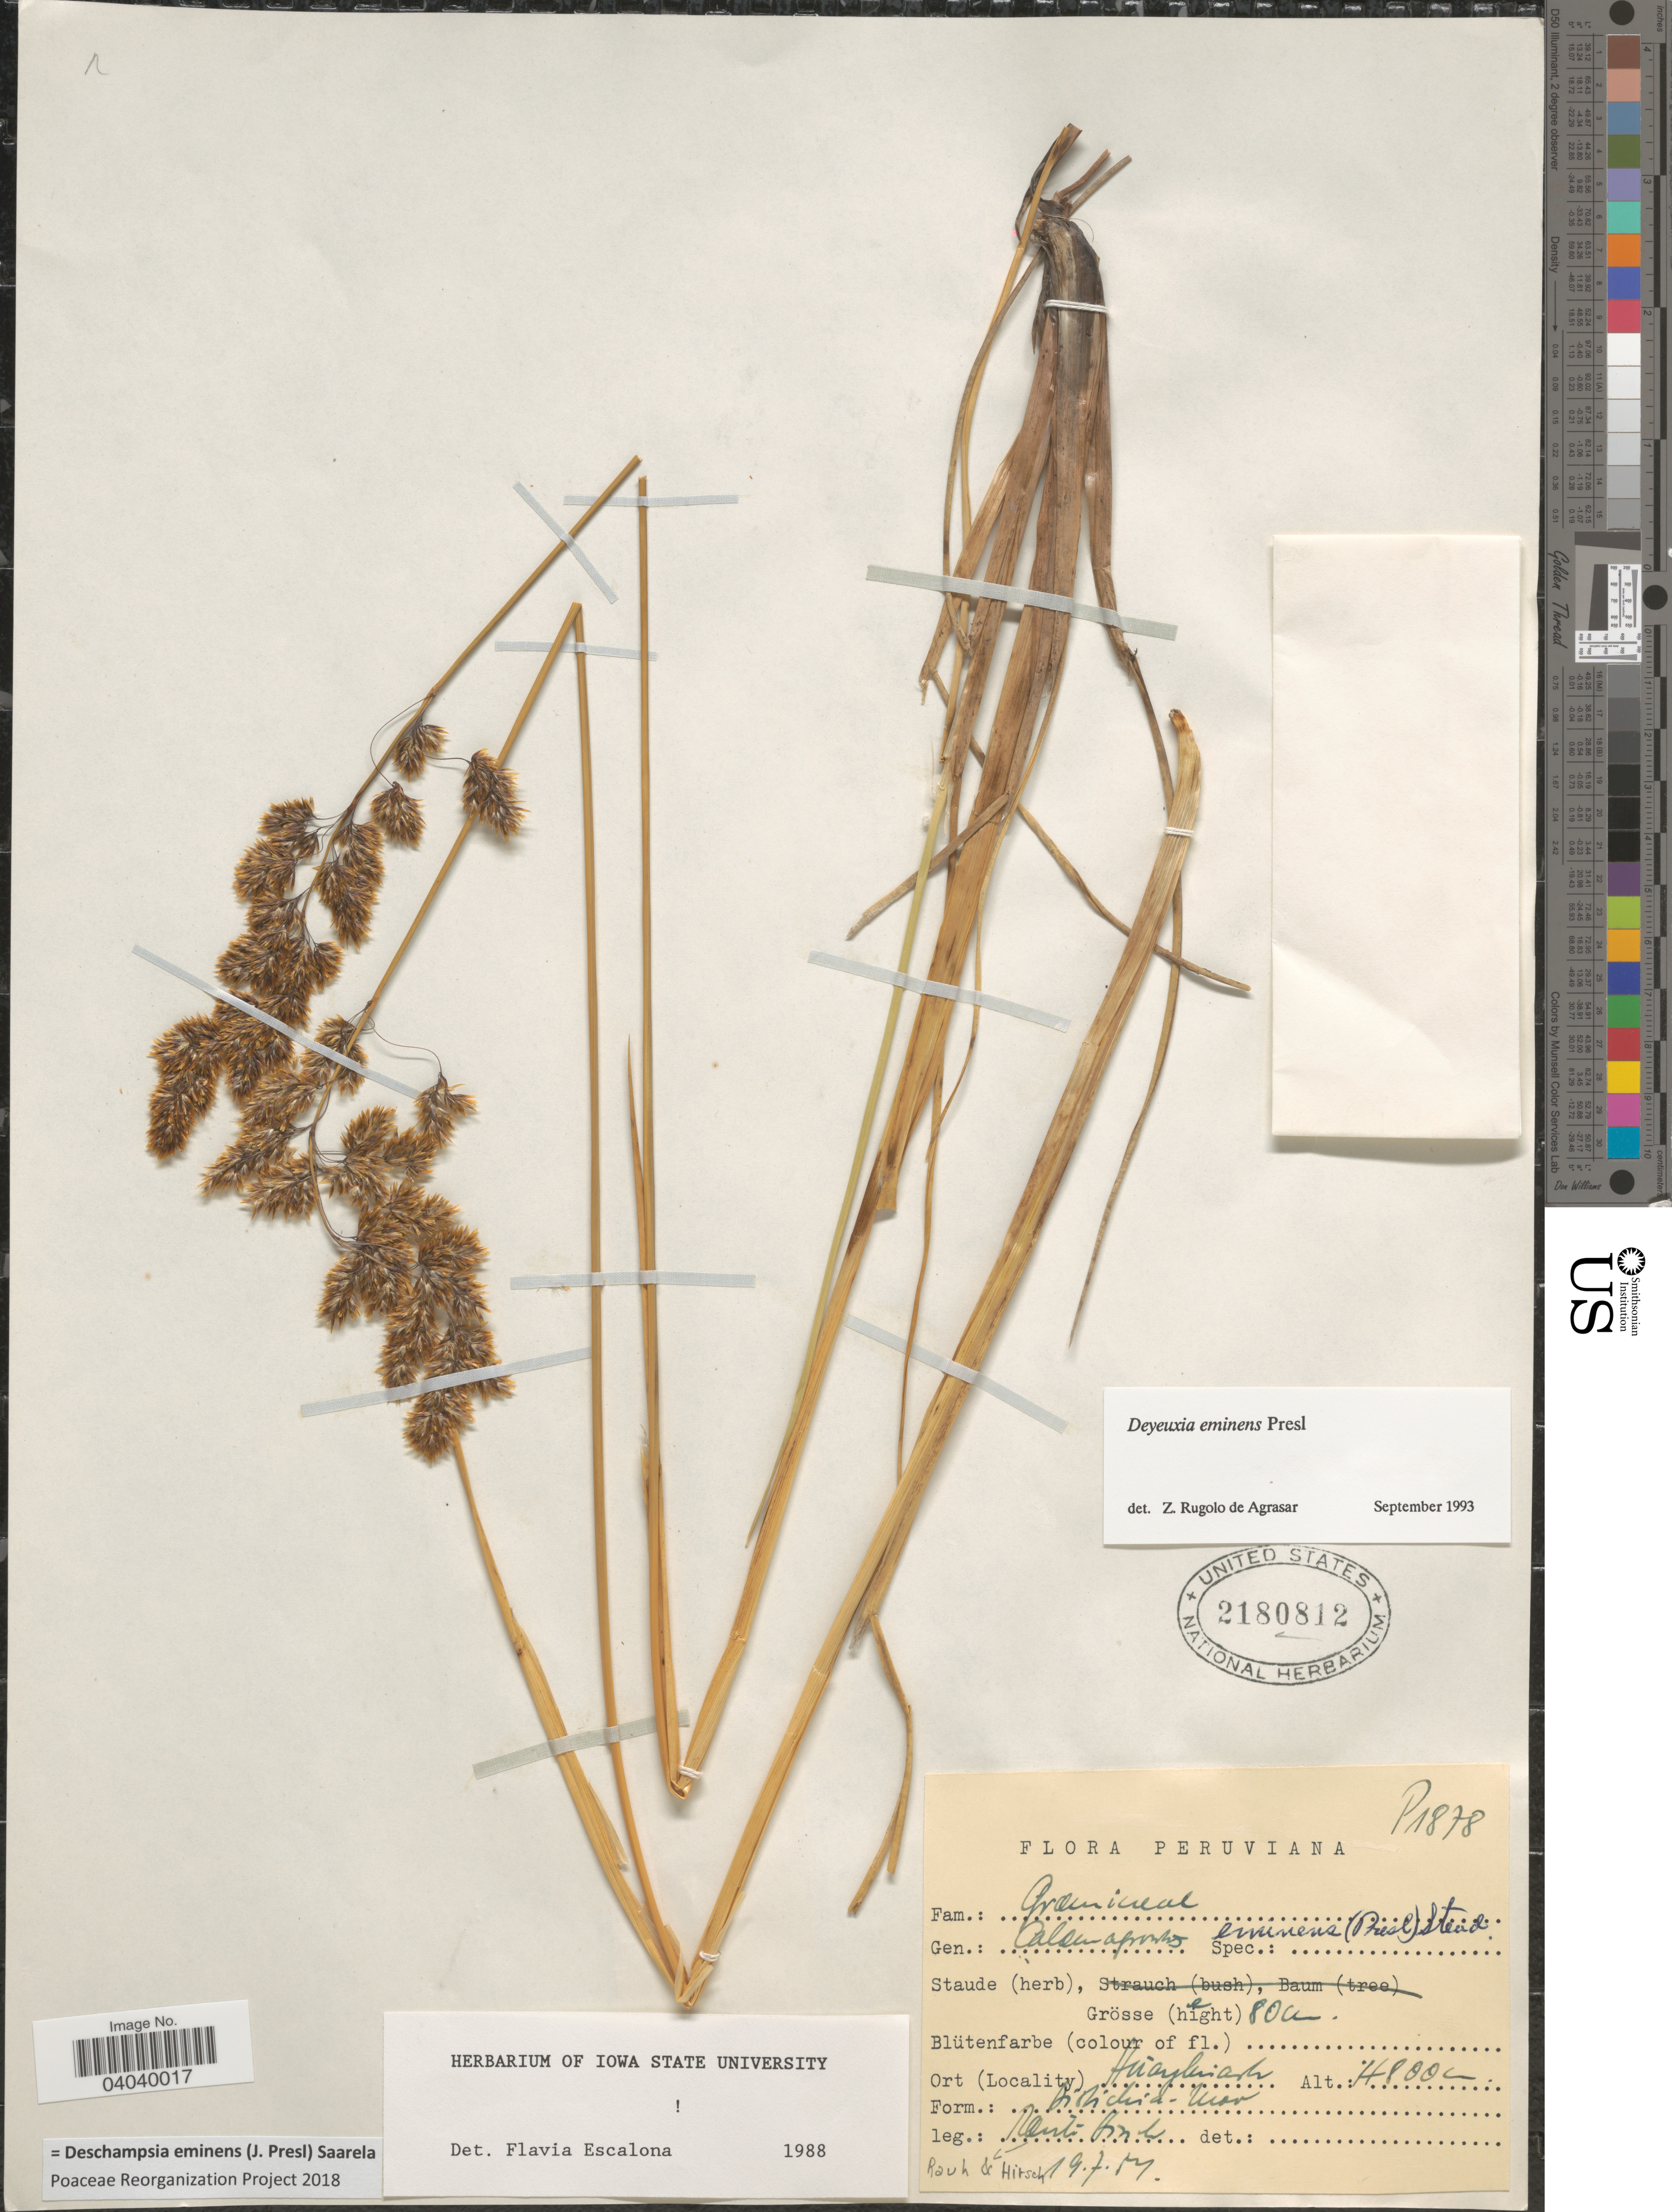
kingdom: Plantae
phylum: Tracheophyta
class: Liliopsida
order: Poales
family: Poaceae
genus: Deschampsia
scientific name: Deschampsia eminens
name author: (J. Presl) Saarela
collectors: W. Rauh & G. Hirsch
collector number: P1878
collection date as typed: Transcribed d/m/y: 19/7/54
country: Peru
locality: Huayhuash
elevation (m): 4800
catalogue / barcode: US 2180812